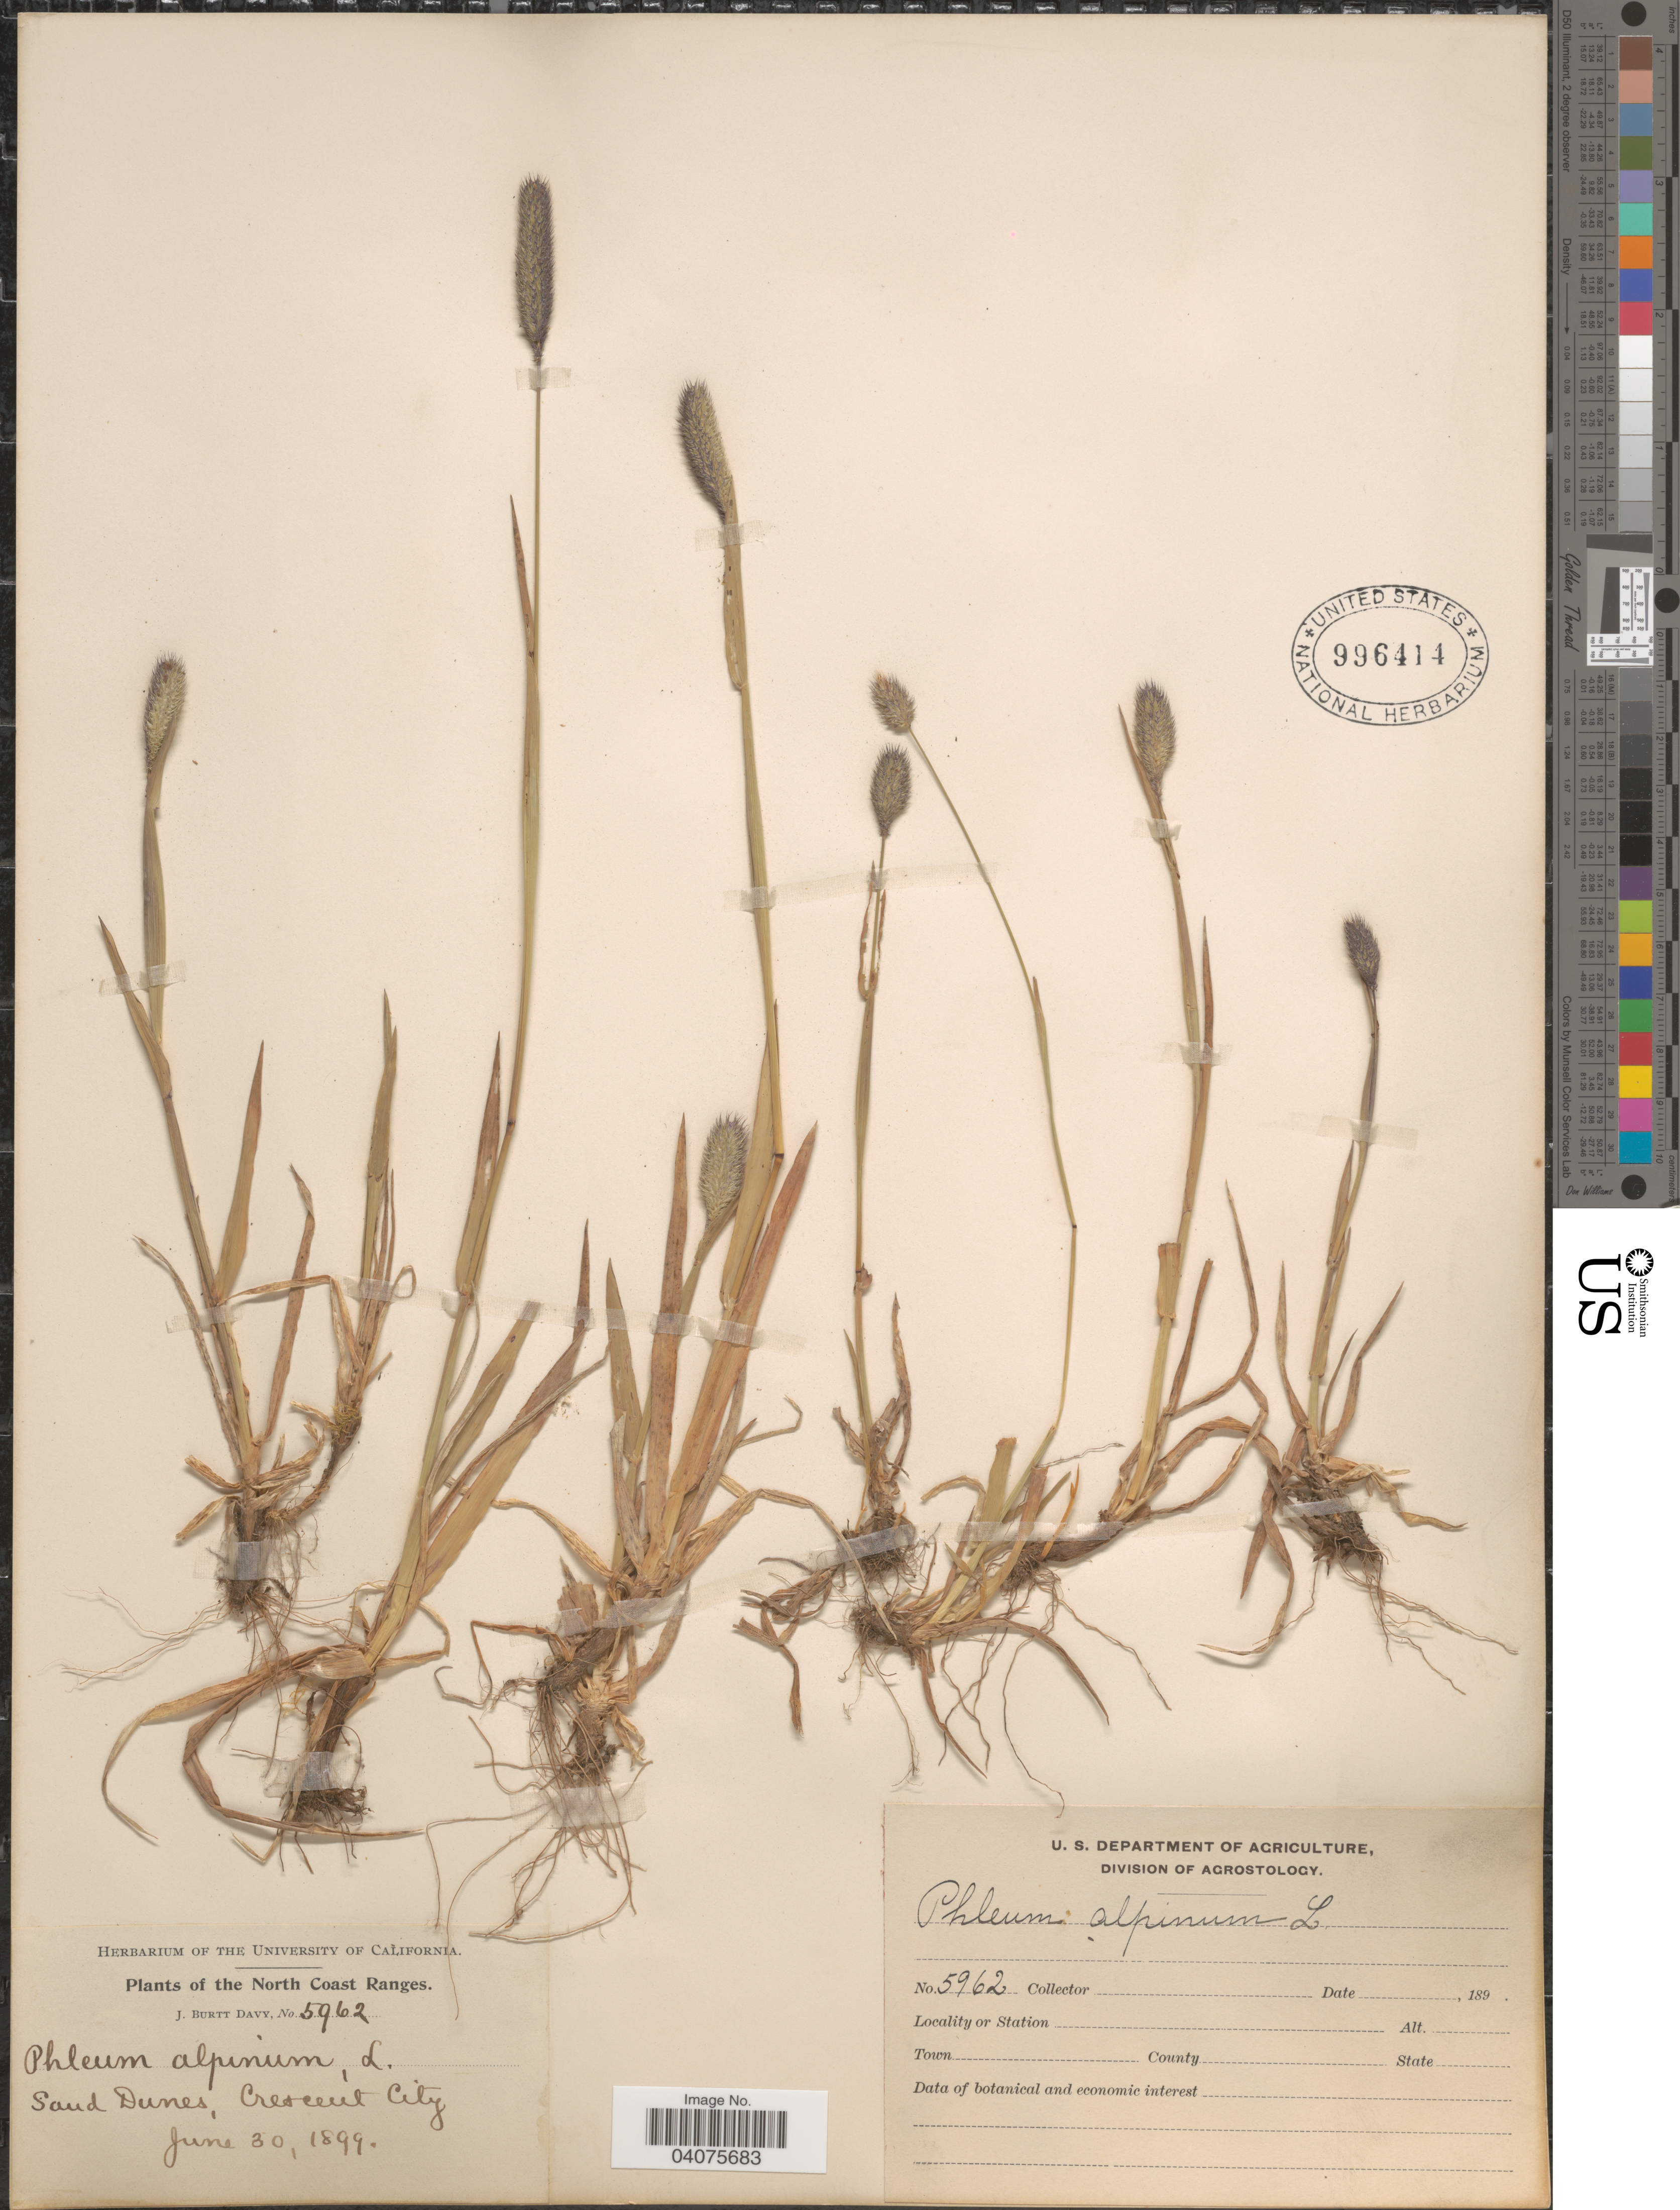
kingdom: Plantae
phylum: Tracheophyta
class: Liliopsida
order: Poales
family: Poaceae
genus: Phleum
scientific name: Phleum alpinum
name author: L.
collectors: J. Burtt Davy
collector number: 5962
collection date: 1899-06-30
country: United States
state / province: California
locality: The North Coast Ranges. Sand Dunes, Crescent City.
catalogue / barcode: US 996414